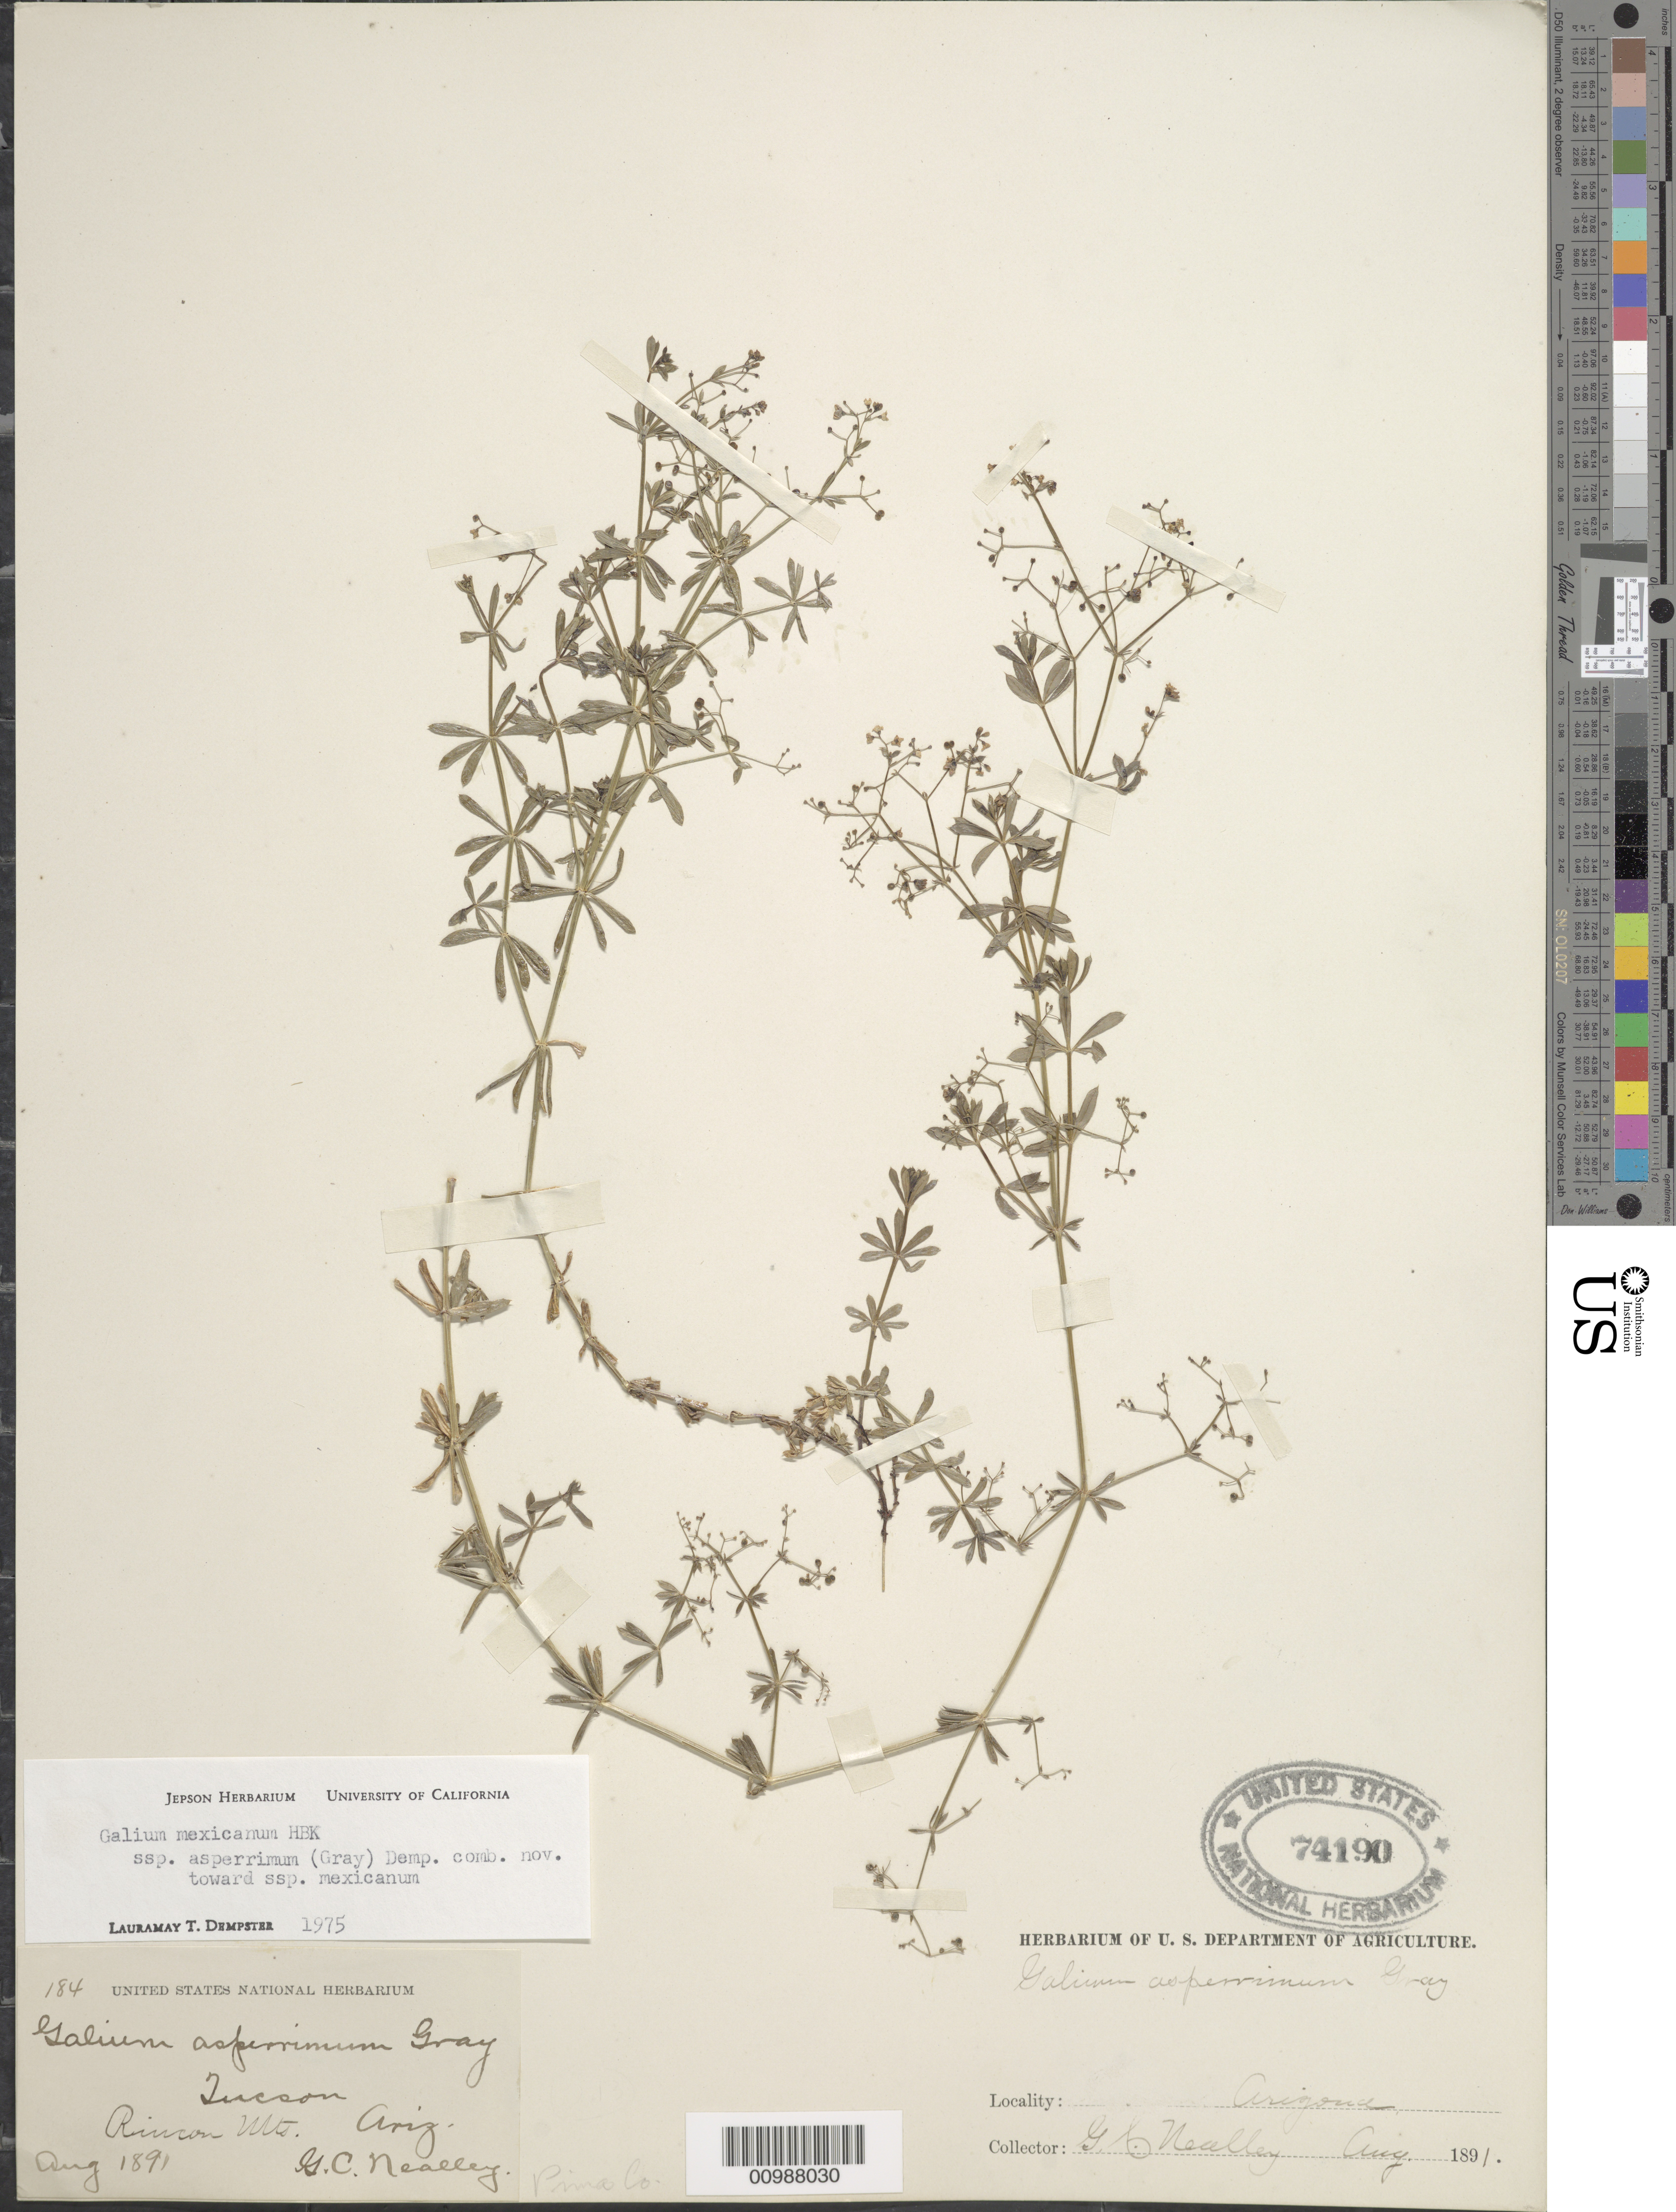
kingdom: Plantae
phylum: Tracheophyta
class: Magnoliopsida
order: Gentianales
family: Rubiaceae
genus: Galium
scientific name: Galium mexicanum subsp. asperrimum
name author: (A. Gray) Dempster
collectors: J. Neally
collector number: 184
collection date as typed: Aug 1891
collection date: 1891-08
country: United States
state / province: Arizona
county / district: Pima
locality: Tucson. Rincon Mountains.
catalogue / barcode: US 74190